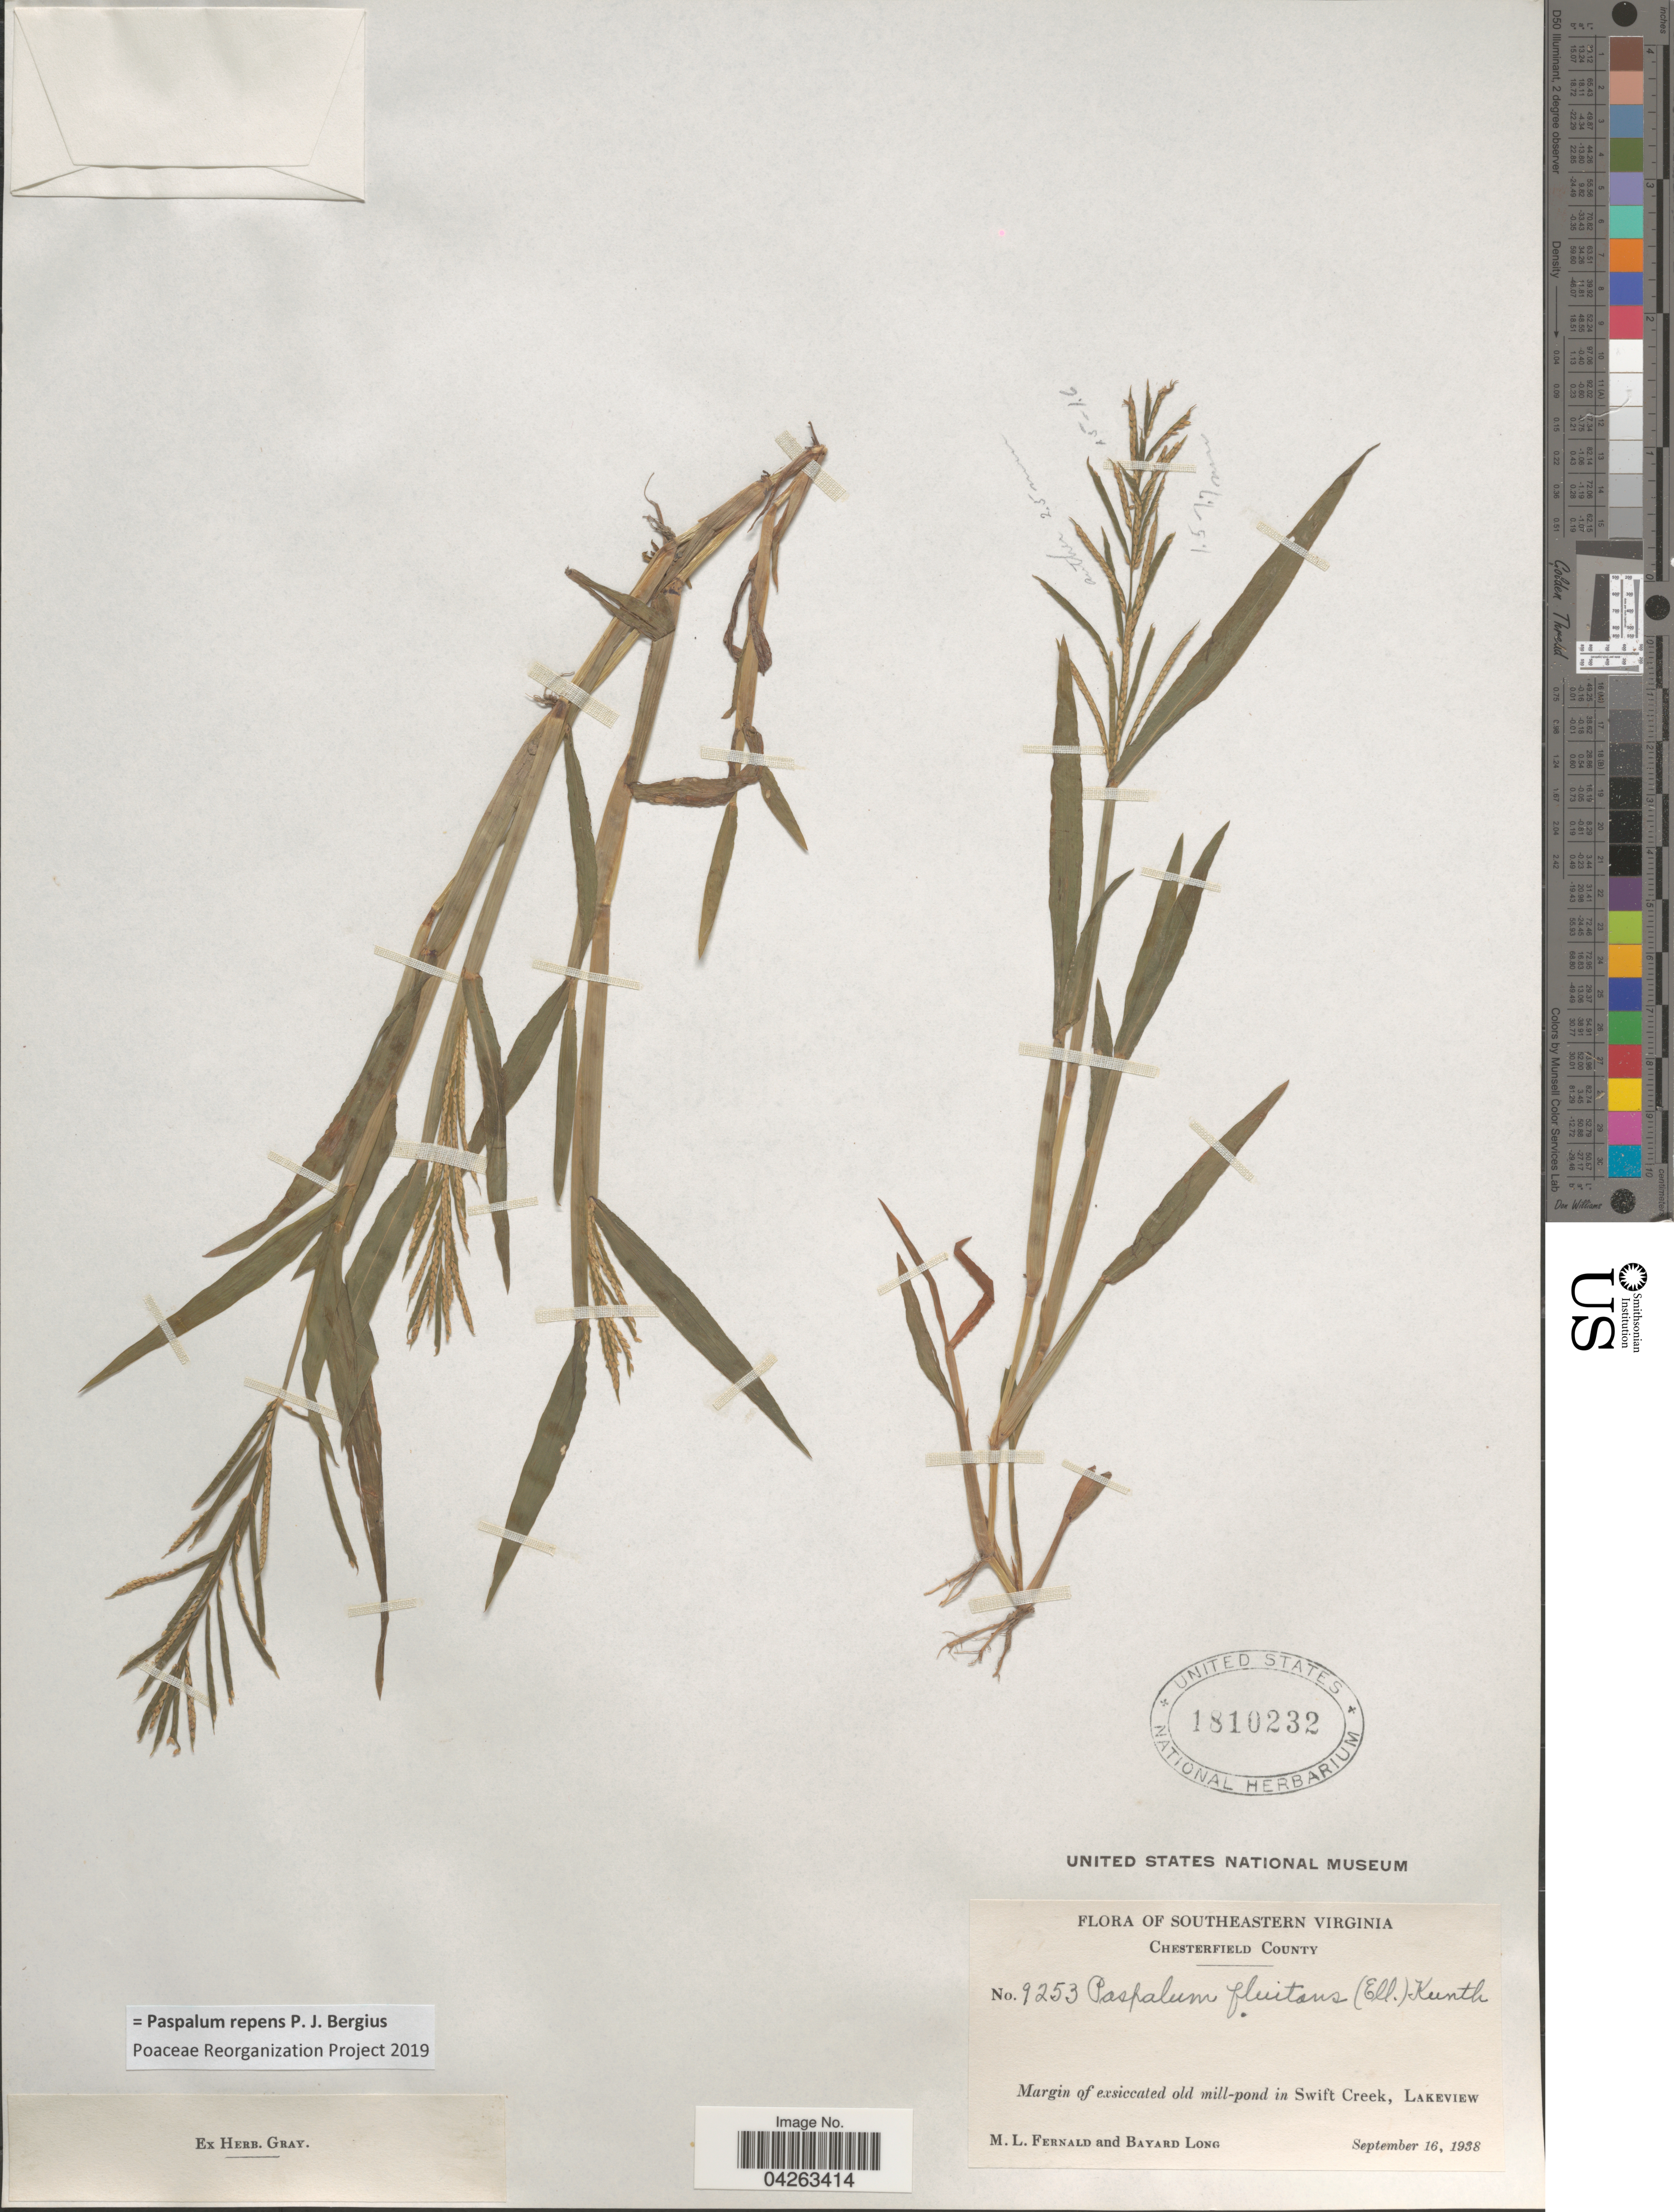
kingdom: Plantae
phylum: Tracheophyta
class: Liliopsida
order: Poales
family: Poaceae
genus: Paspalum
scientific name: Paspalum repens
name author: P.J. Bergius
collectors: M. L. Fernald & B. Long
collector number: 9253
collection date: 1938-09-16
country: United States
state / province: Virginia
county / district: Chesterfield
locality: Southeastern Virginia. Chesterfield County. Margin of exsiccated old mill-pond in Swift Creek, Lakeview.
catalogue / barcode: US 1810232